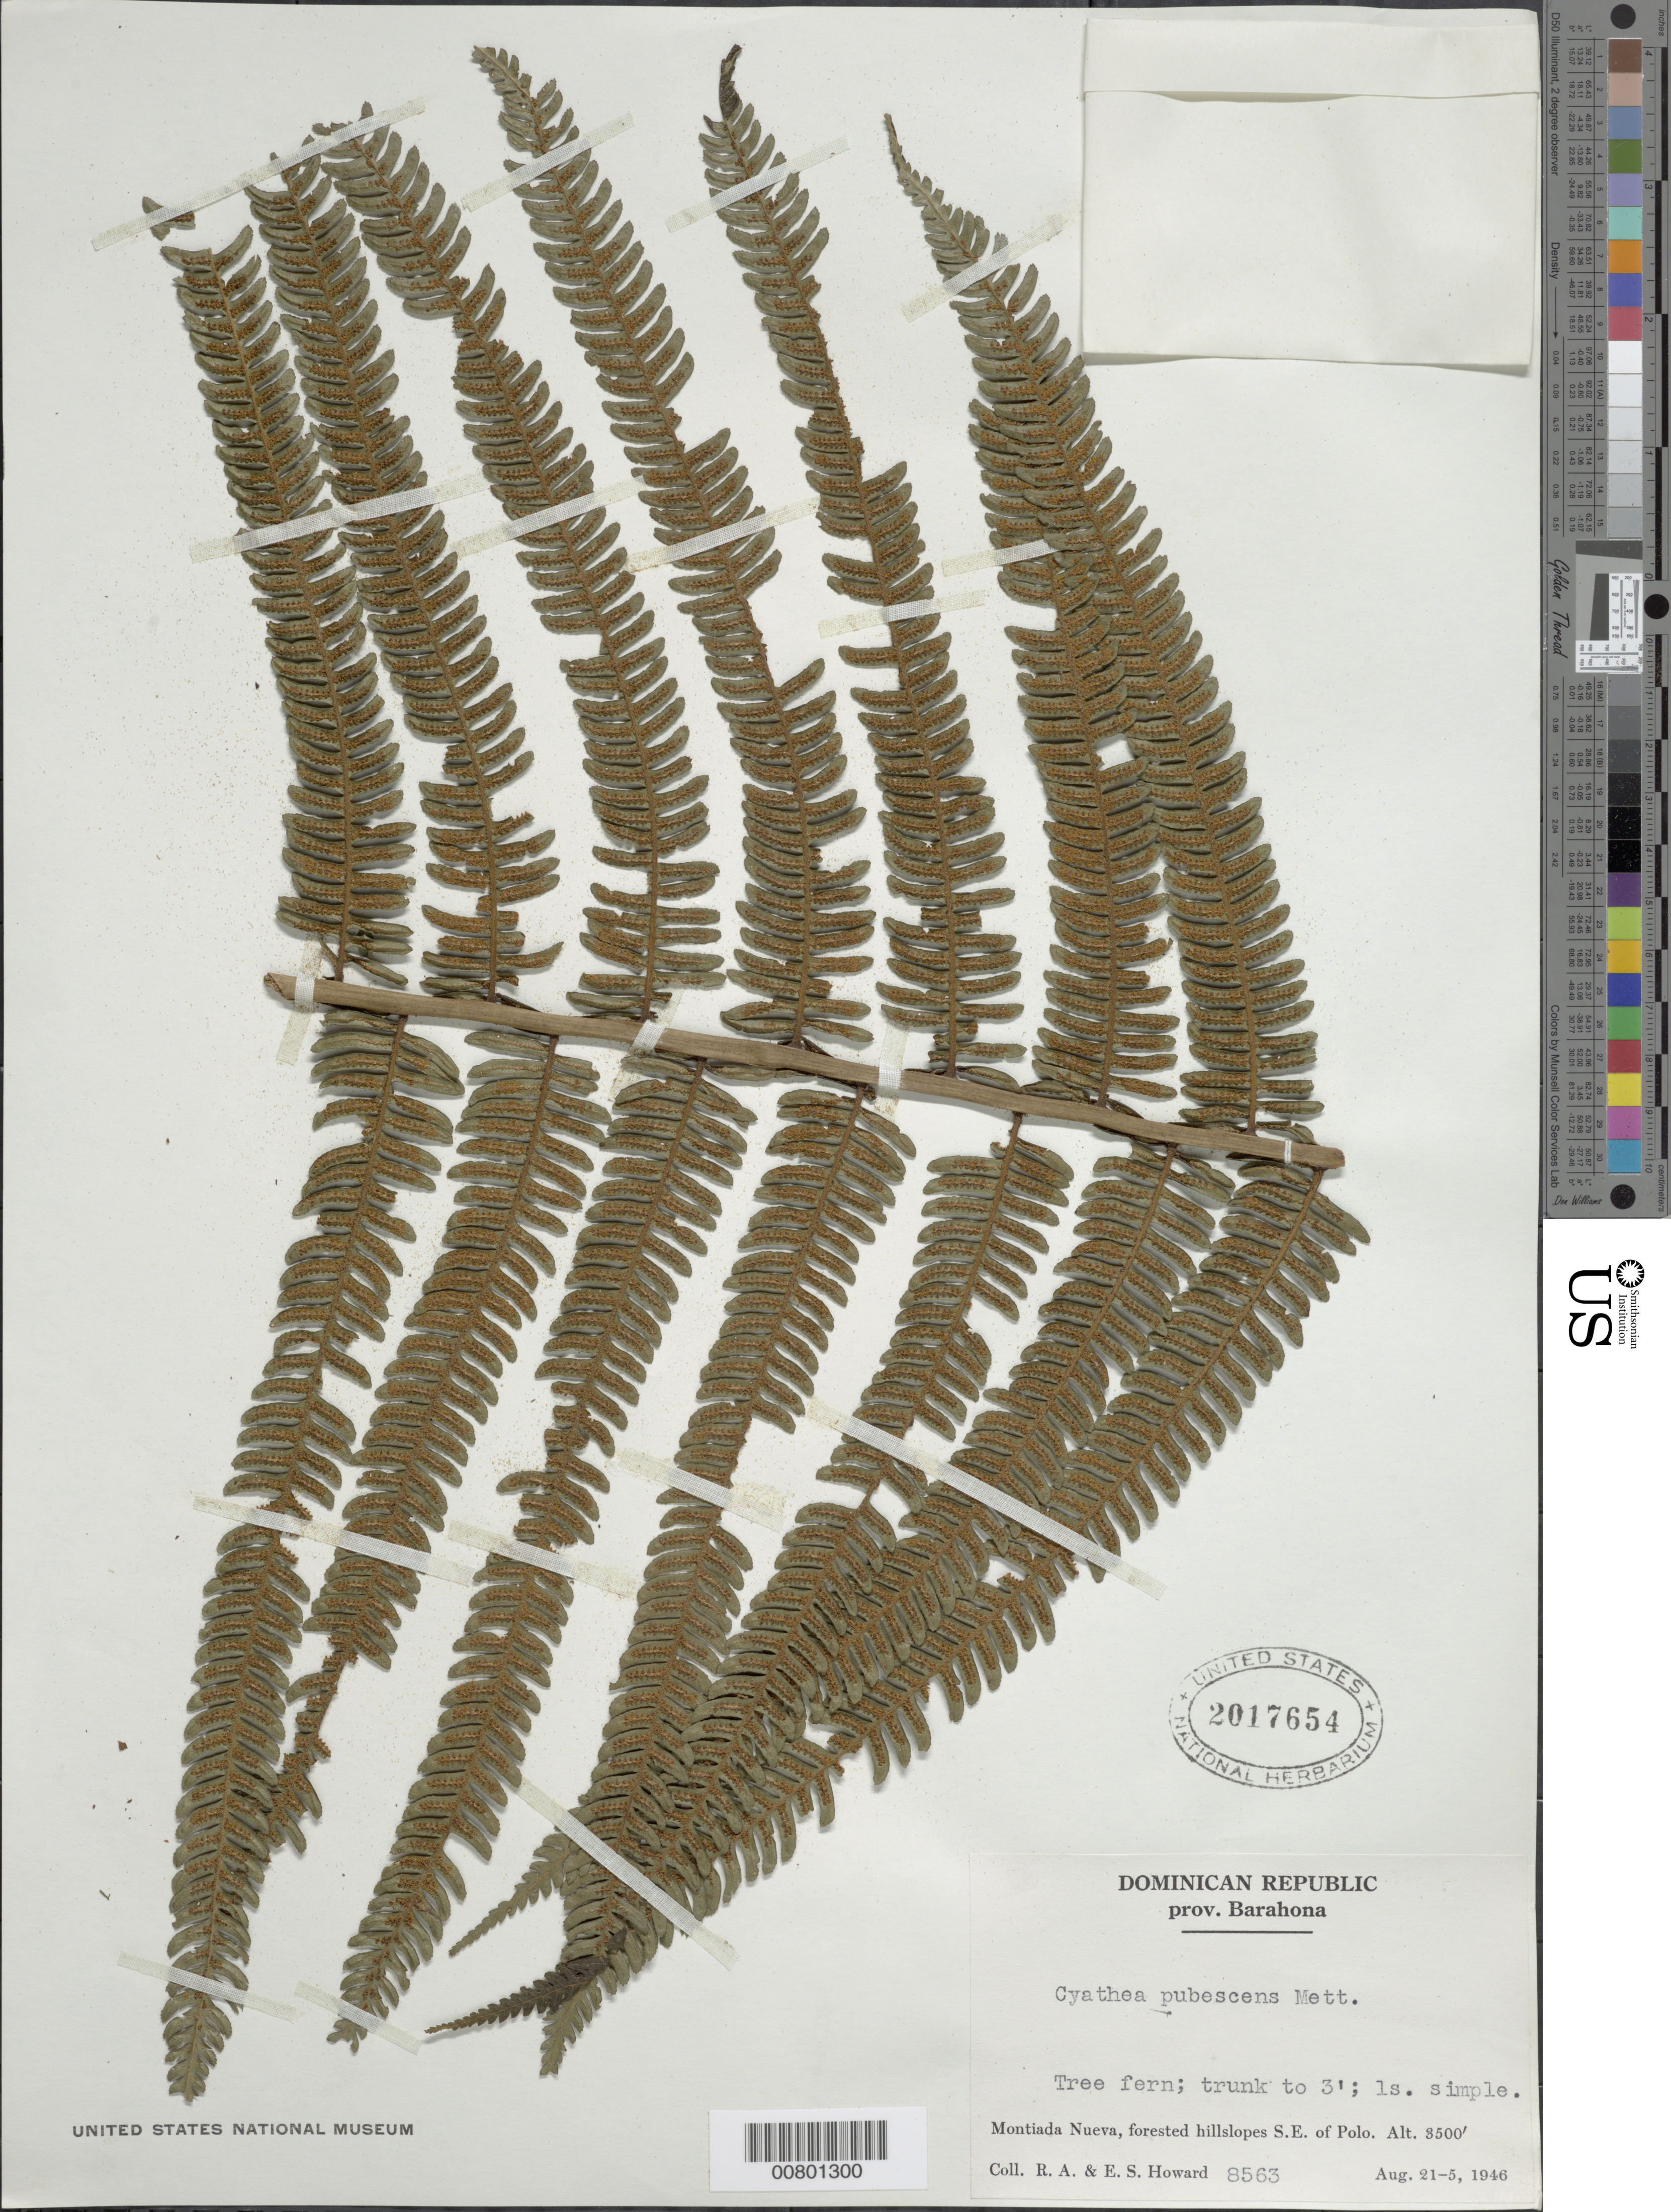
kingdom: Plantae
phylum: Tracheophyta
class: Polypodiopsida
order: Cyatheales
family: Cyatheaceae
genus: Alsophila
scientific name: Alsophila minor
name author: (D.C. Eaton) R.M. Tryon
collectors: R. A. Howard & E. S. Howard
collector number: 8563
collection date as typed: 21 Aug 1946 to 25 Aug 1946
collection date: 1946-08-21/1946-08-25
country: Dominican Republic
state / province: Barahona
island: Hispaniola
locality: Montiada Nueva, SE of Polo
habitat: Forested hillslopes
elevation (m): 1067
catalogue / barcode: US 2017654